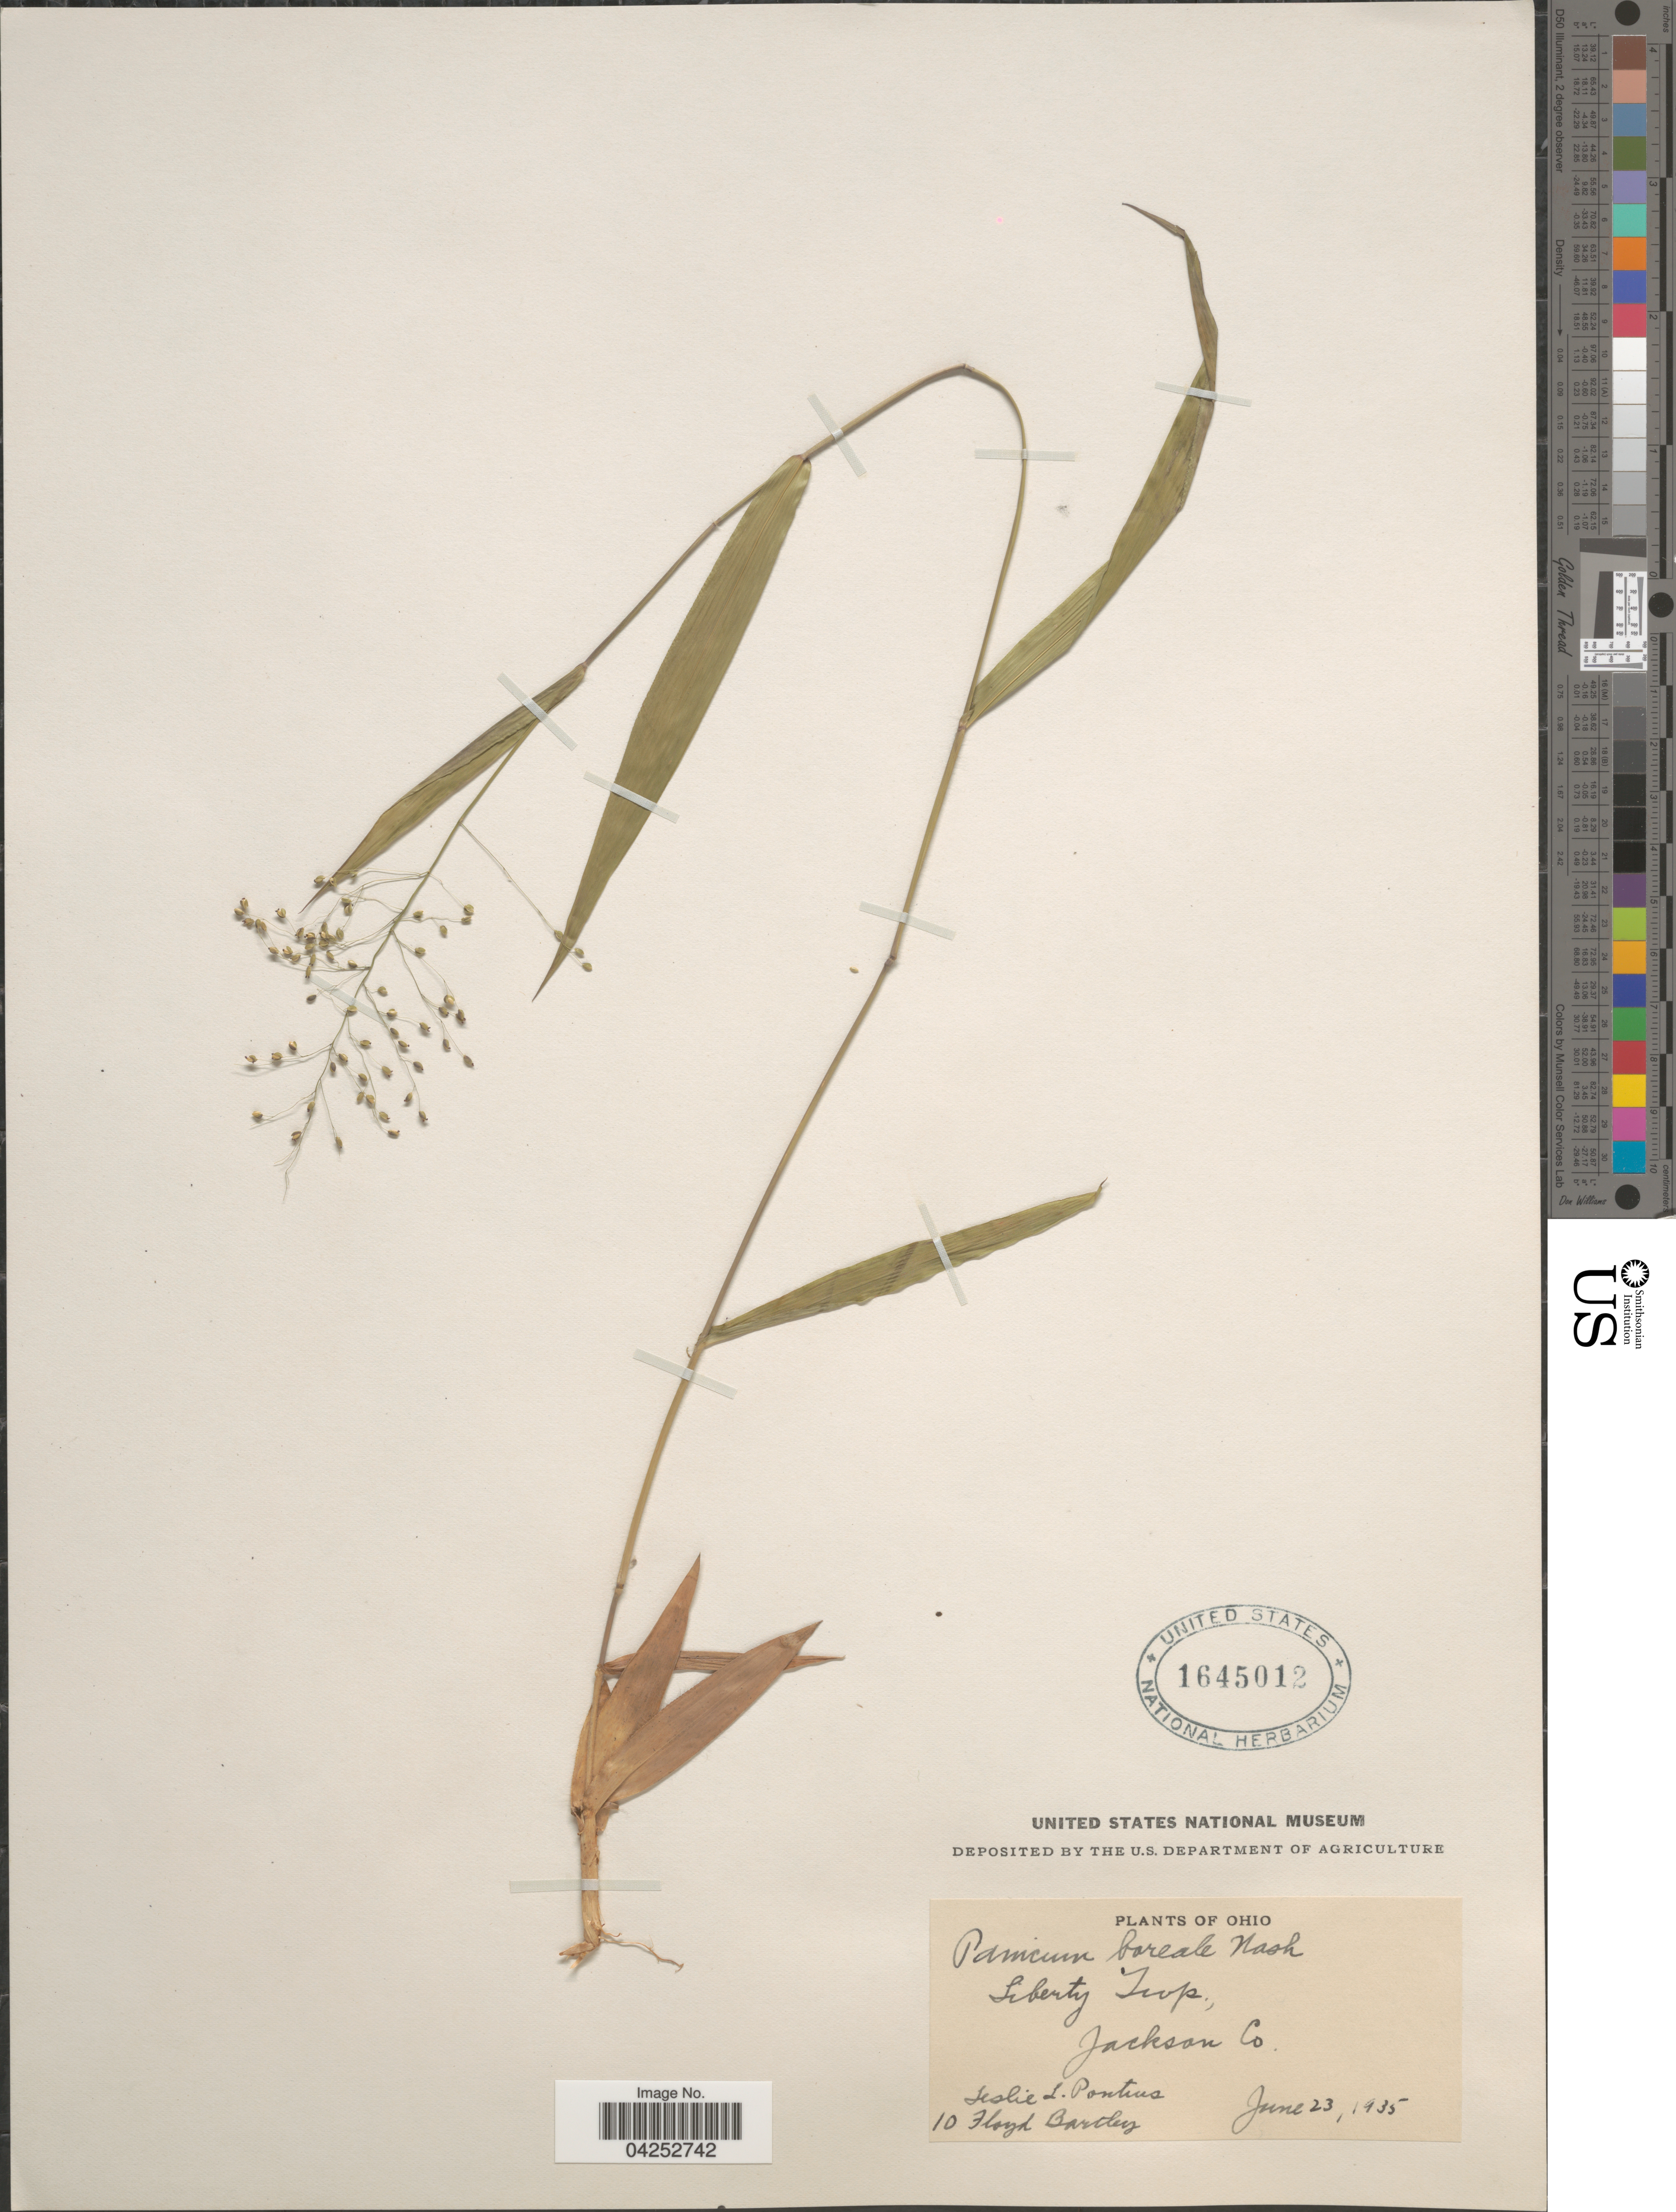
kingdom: Plantae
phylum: Tracheophyta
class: Liliopsida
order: Poales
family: Poaceae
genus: Dichanthelium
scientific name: Dichanthelium boreale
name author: (Nash) Freckmann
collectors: L. Pontius & F. Bartley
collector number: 10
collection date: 1935-06-23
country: United States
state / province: Ohio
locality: Liberty Twp., Jackson Co.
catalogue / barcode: US 1645012